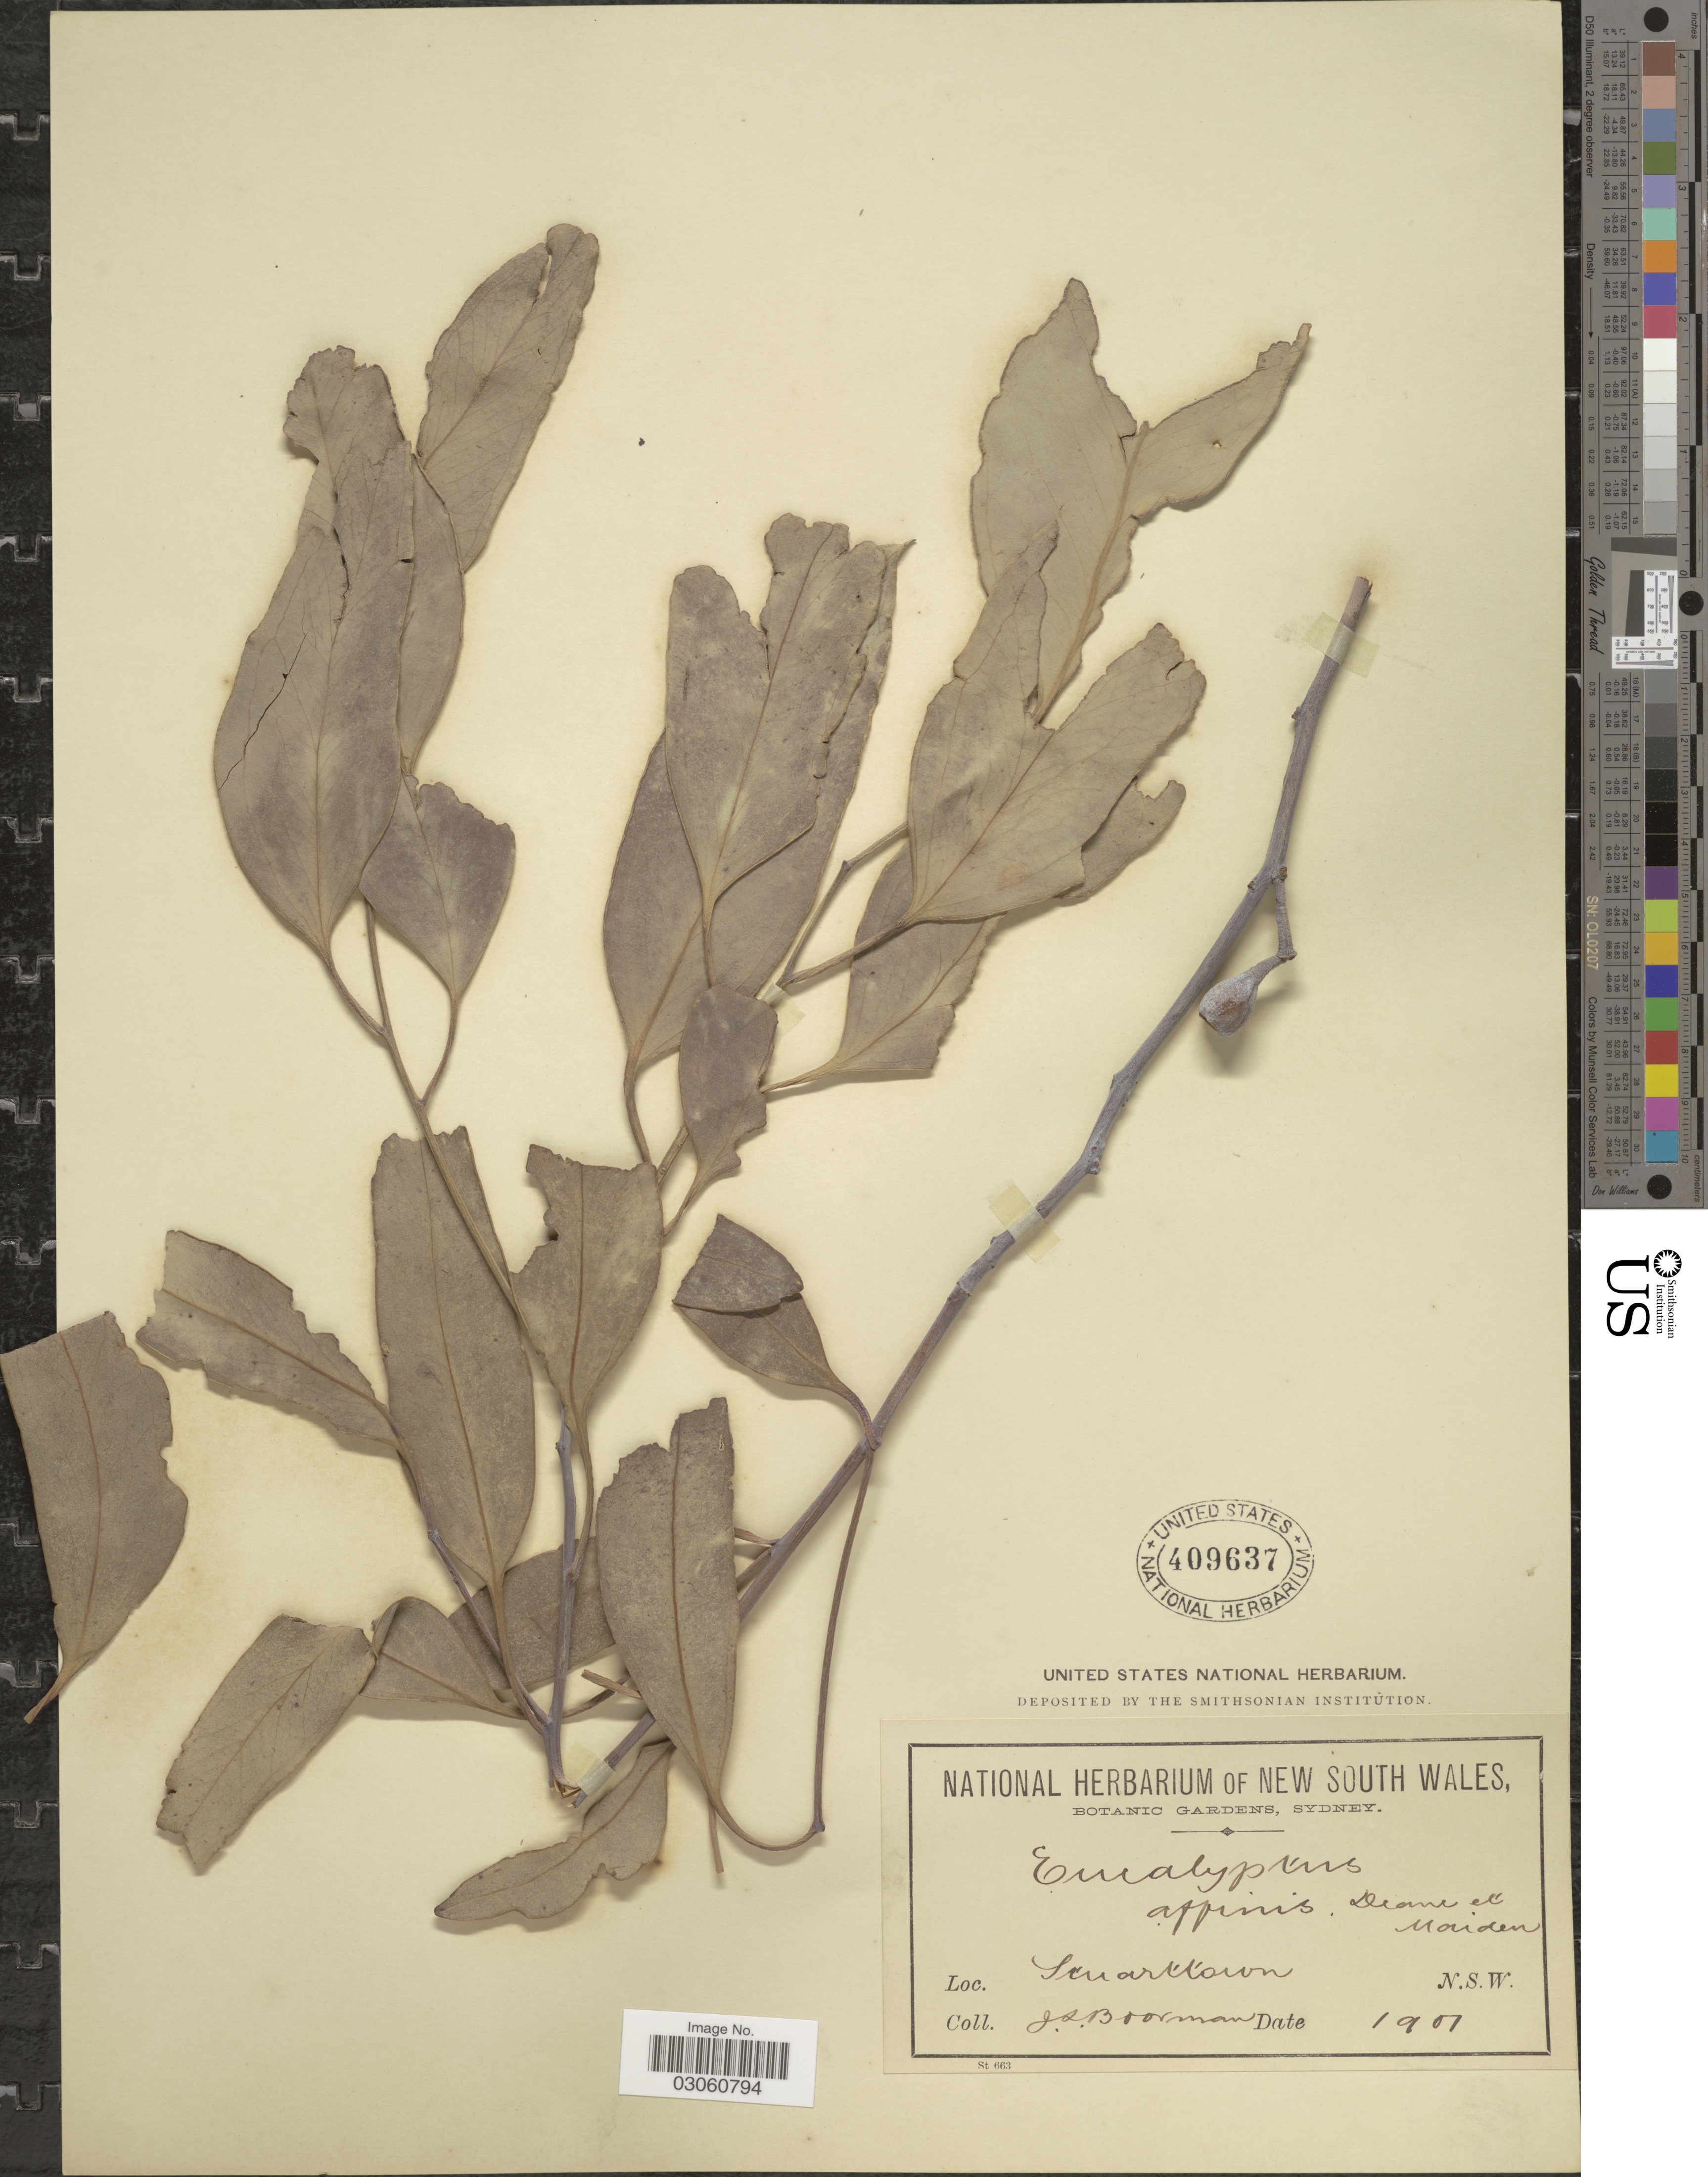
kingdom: Plantae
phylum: Tracheophyta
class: Magnoliopsida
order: Myrtales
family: Myrtaceae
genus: Eucalyptus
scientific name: Eucalyptus x affinis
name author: H. Deane & Maiden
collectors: J. Boorman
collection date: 1901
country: Australia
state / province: New South Wales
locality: Smarttown.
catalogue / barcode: US 409637